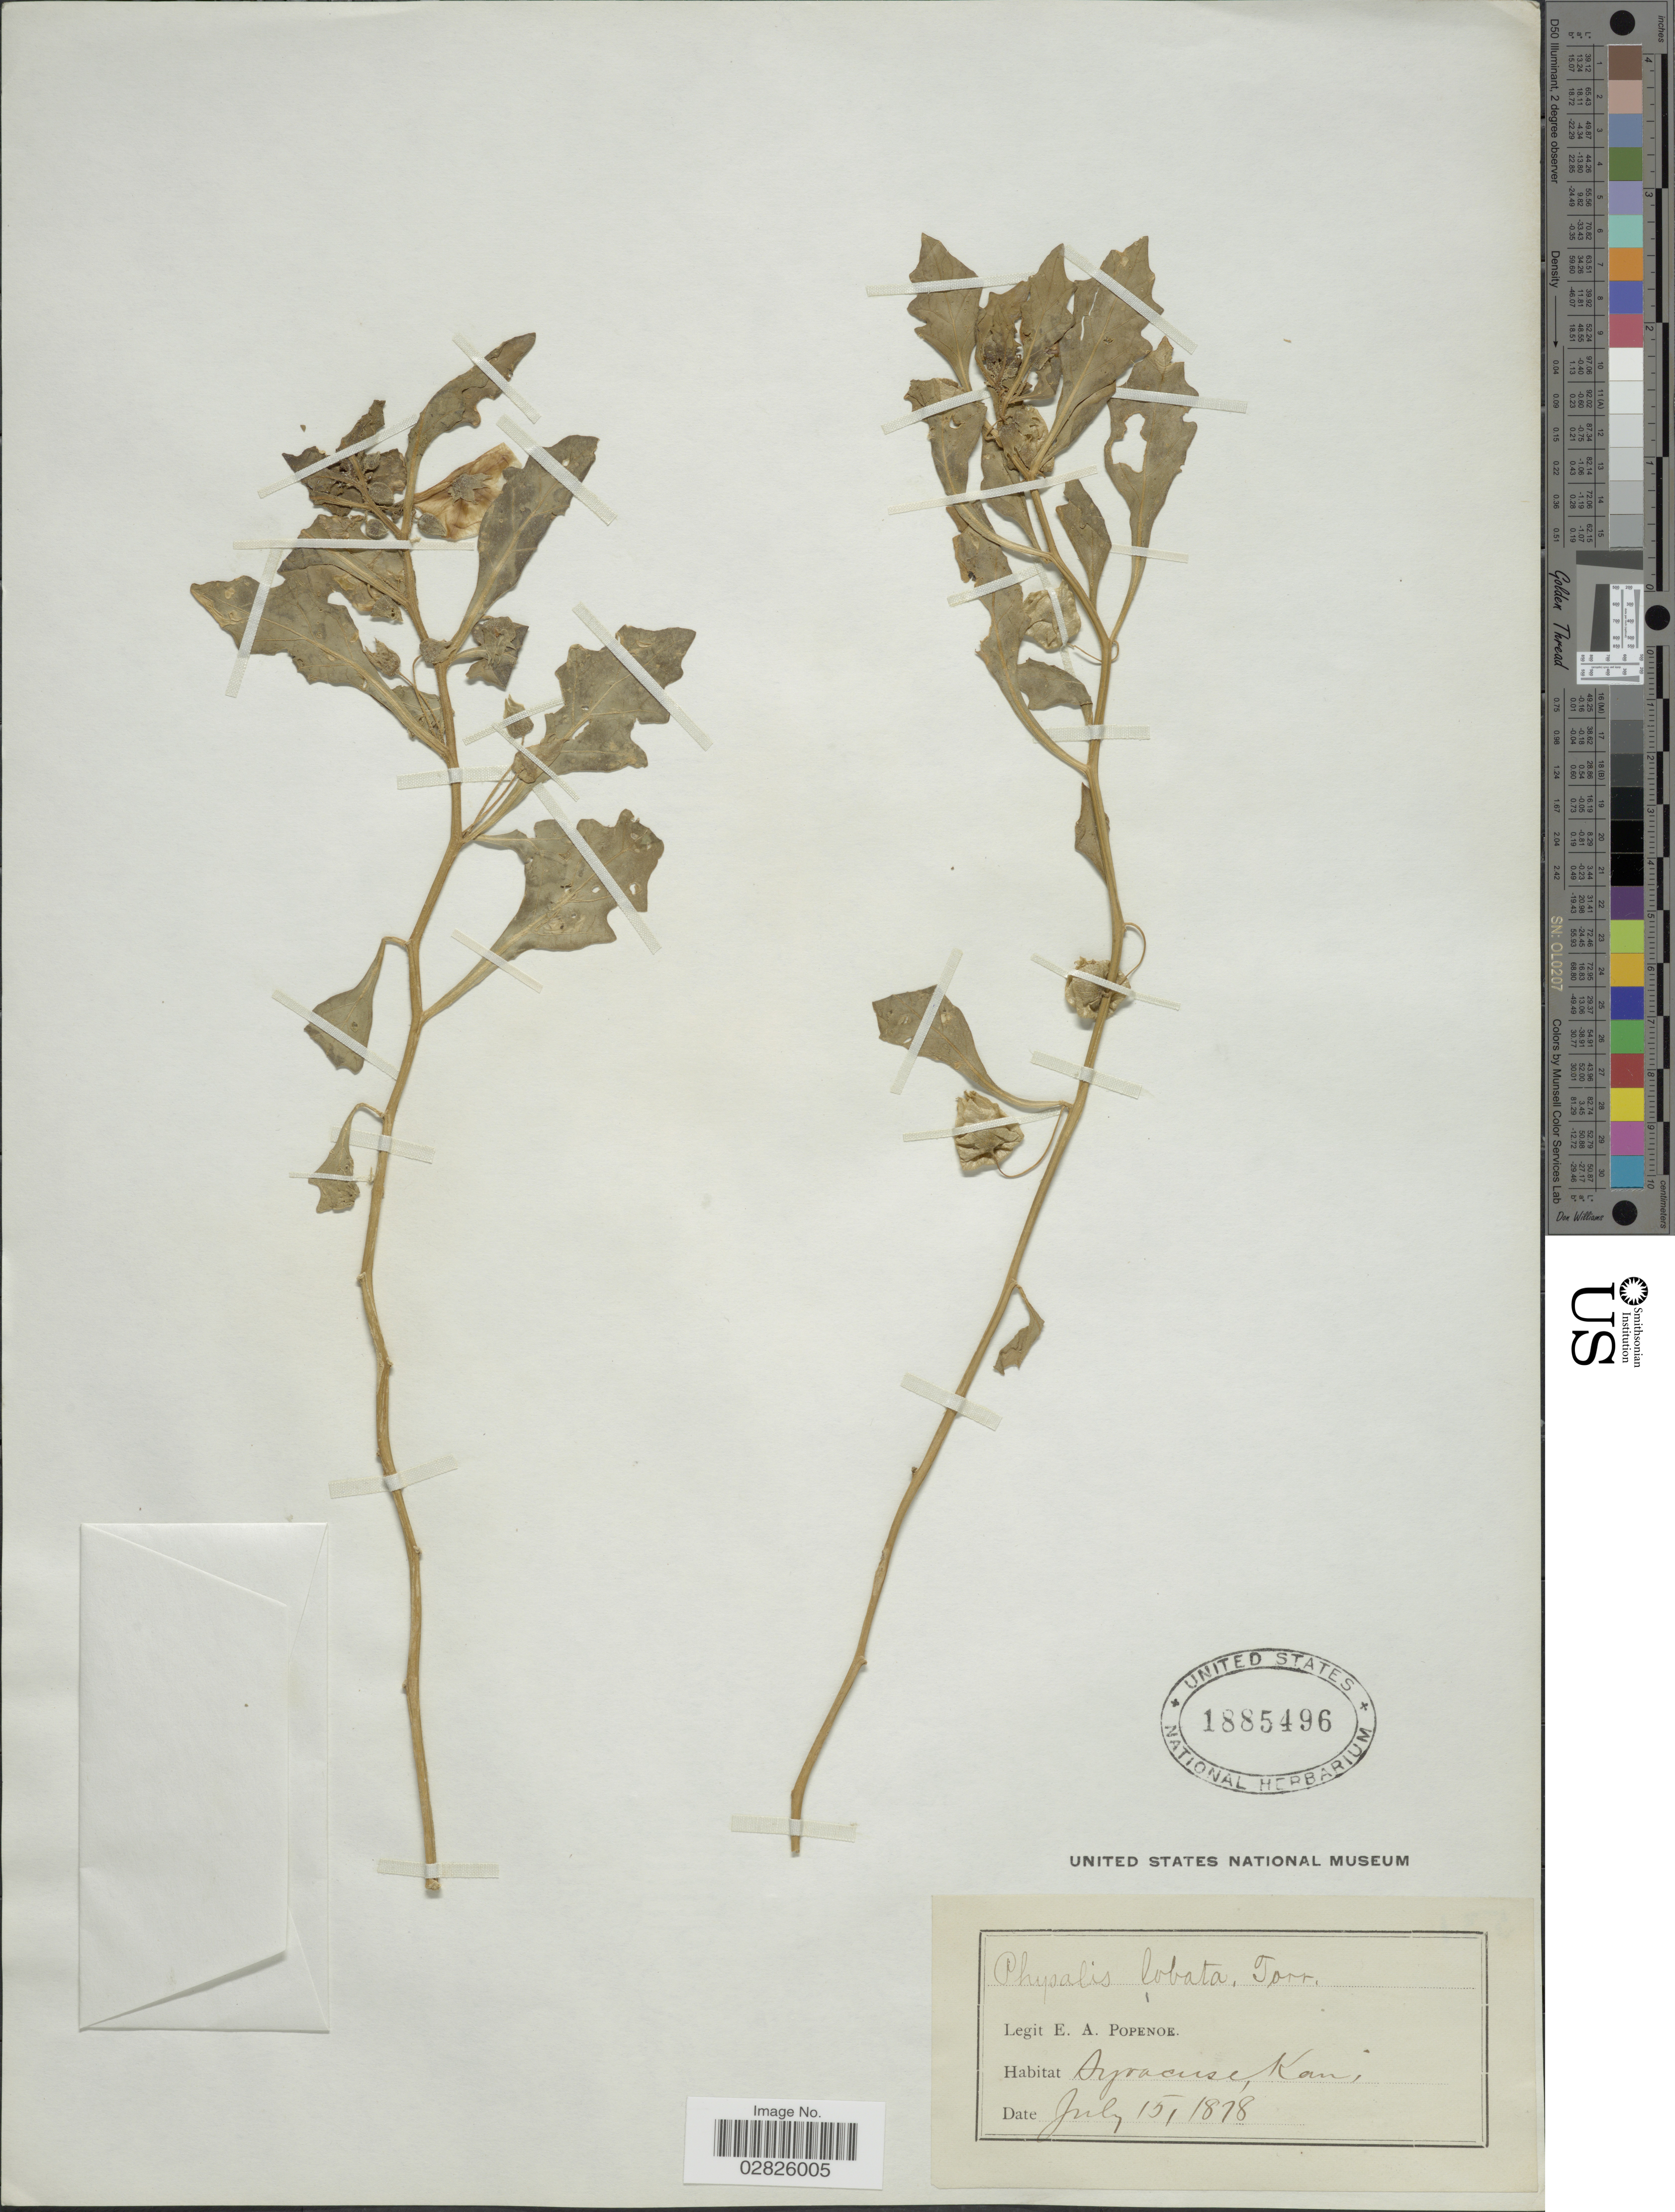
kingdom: Plantae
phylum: Tracheophyta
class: Magnoliopsida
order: Solanales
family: Solanaceae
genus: Quincula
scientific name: Quincula lobata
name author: (Torr.) Raf.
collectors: E. A. Popenoe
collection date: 1878-07-15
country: United States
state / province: Kansas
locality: Syracuse.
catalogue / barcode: US 1885496